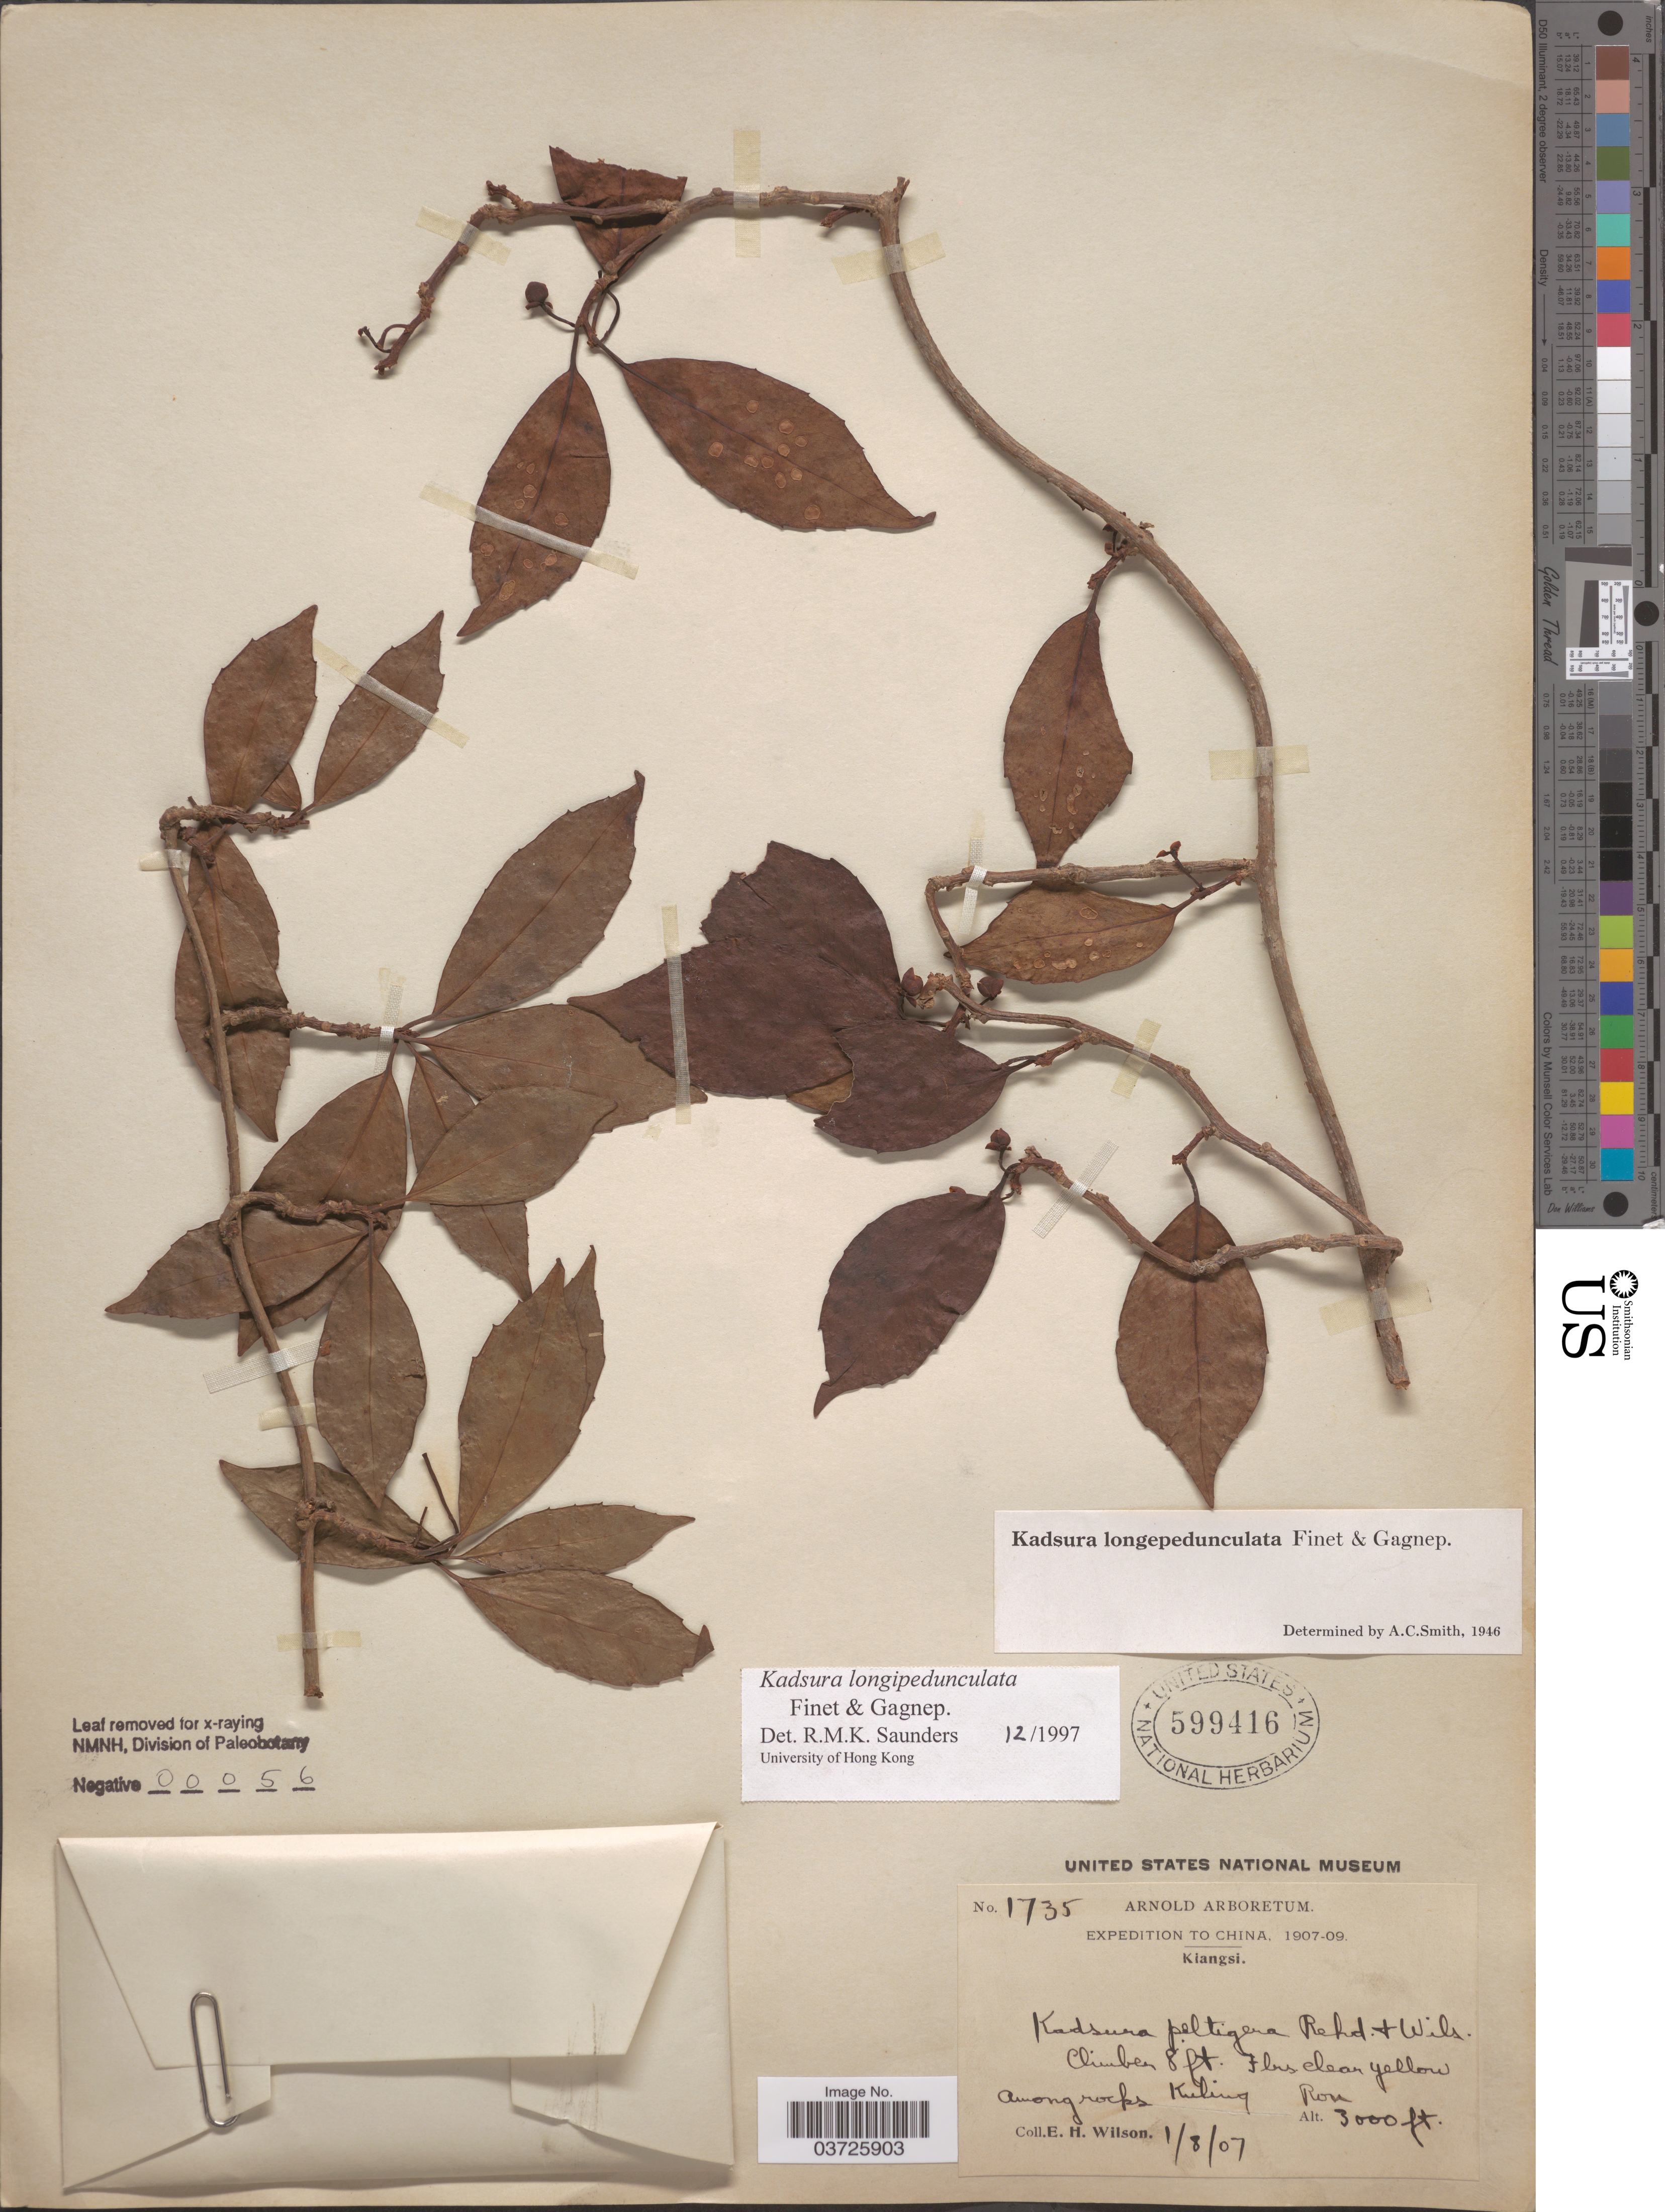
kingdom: Plantae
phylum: Tracheophyta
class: Magnoliopsida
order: Austrobaileyales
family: Schisandraceae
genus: Kadsura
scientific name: Kadsura longepedunculata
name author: Finet & Gagnep.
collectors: E. Wilson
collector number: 1735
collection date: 1907-08-01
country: China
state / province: Jiangxi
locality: Kiangsi. Kuling.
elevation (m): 914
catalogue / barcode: US 599416